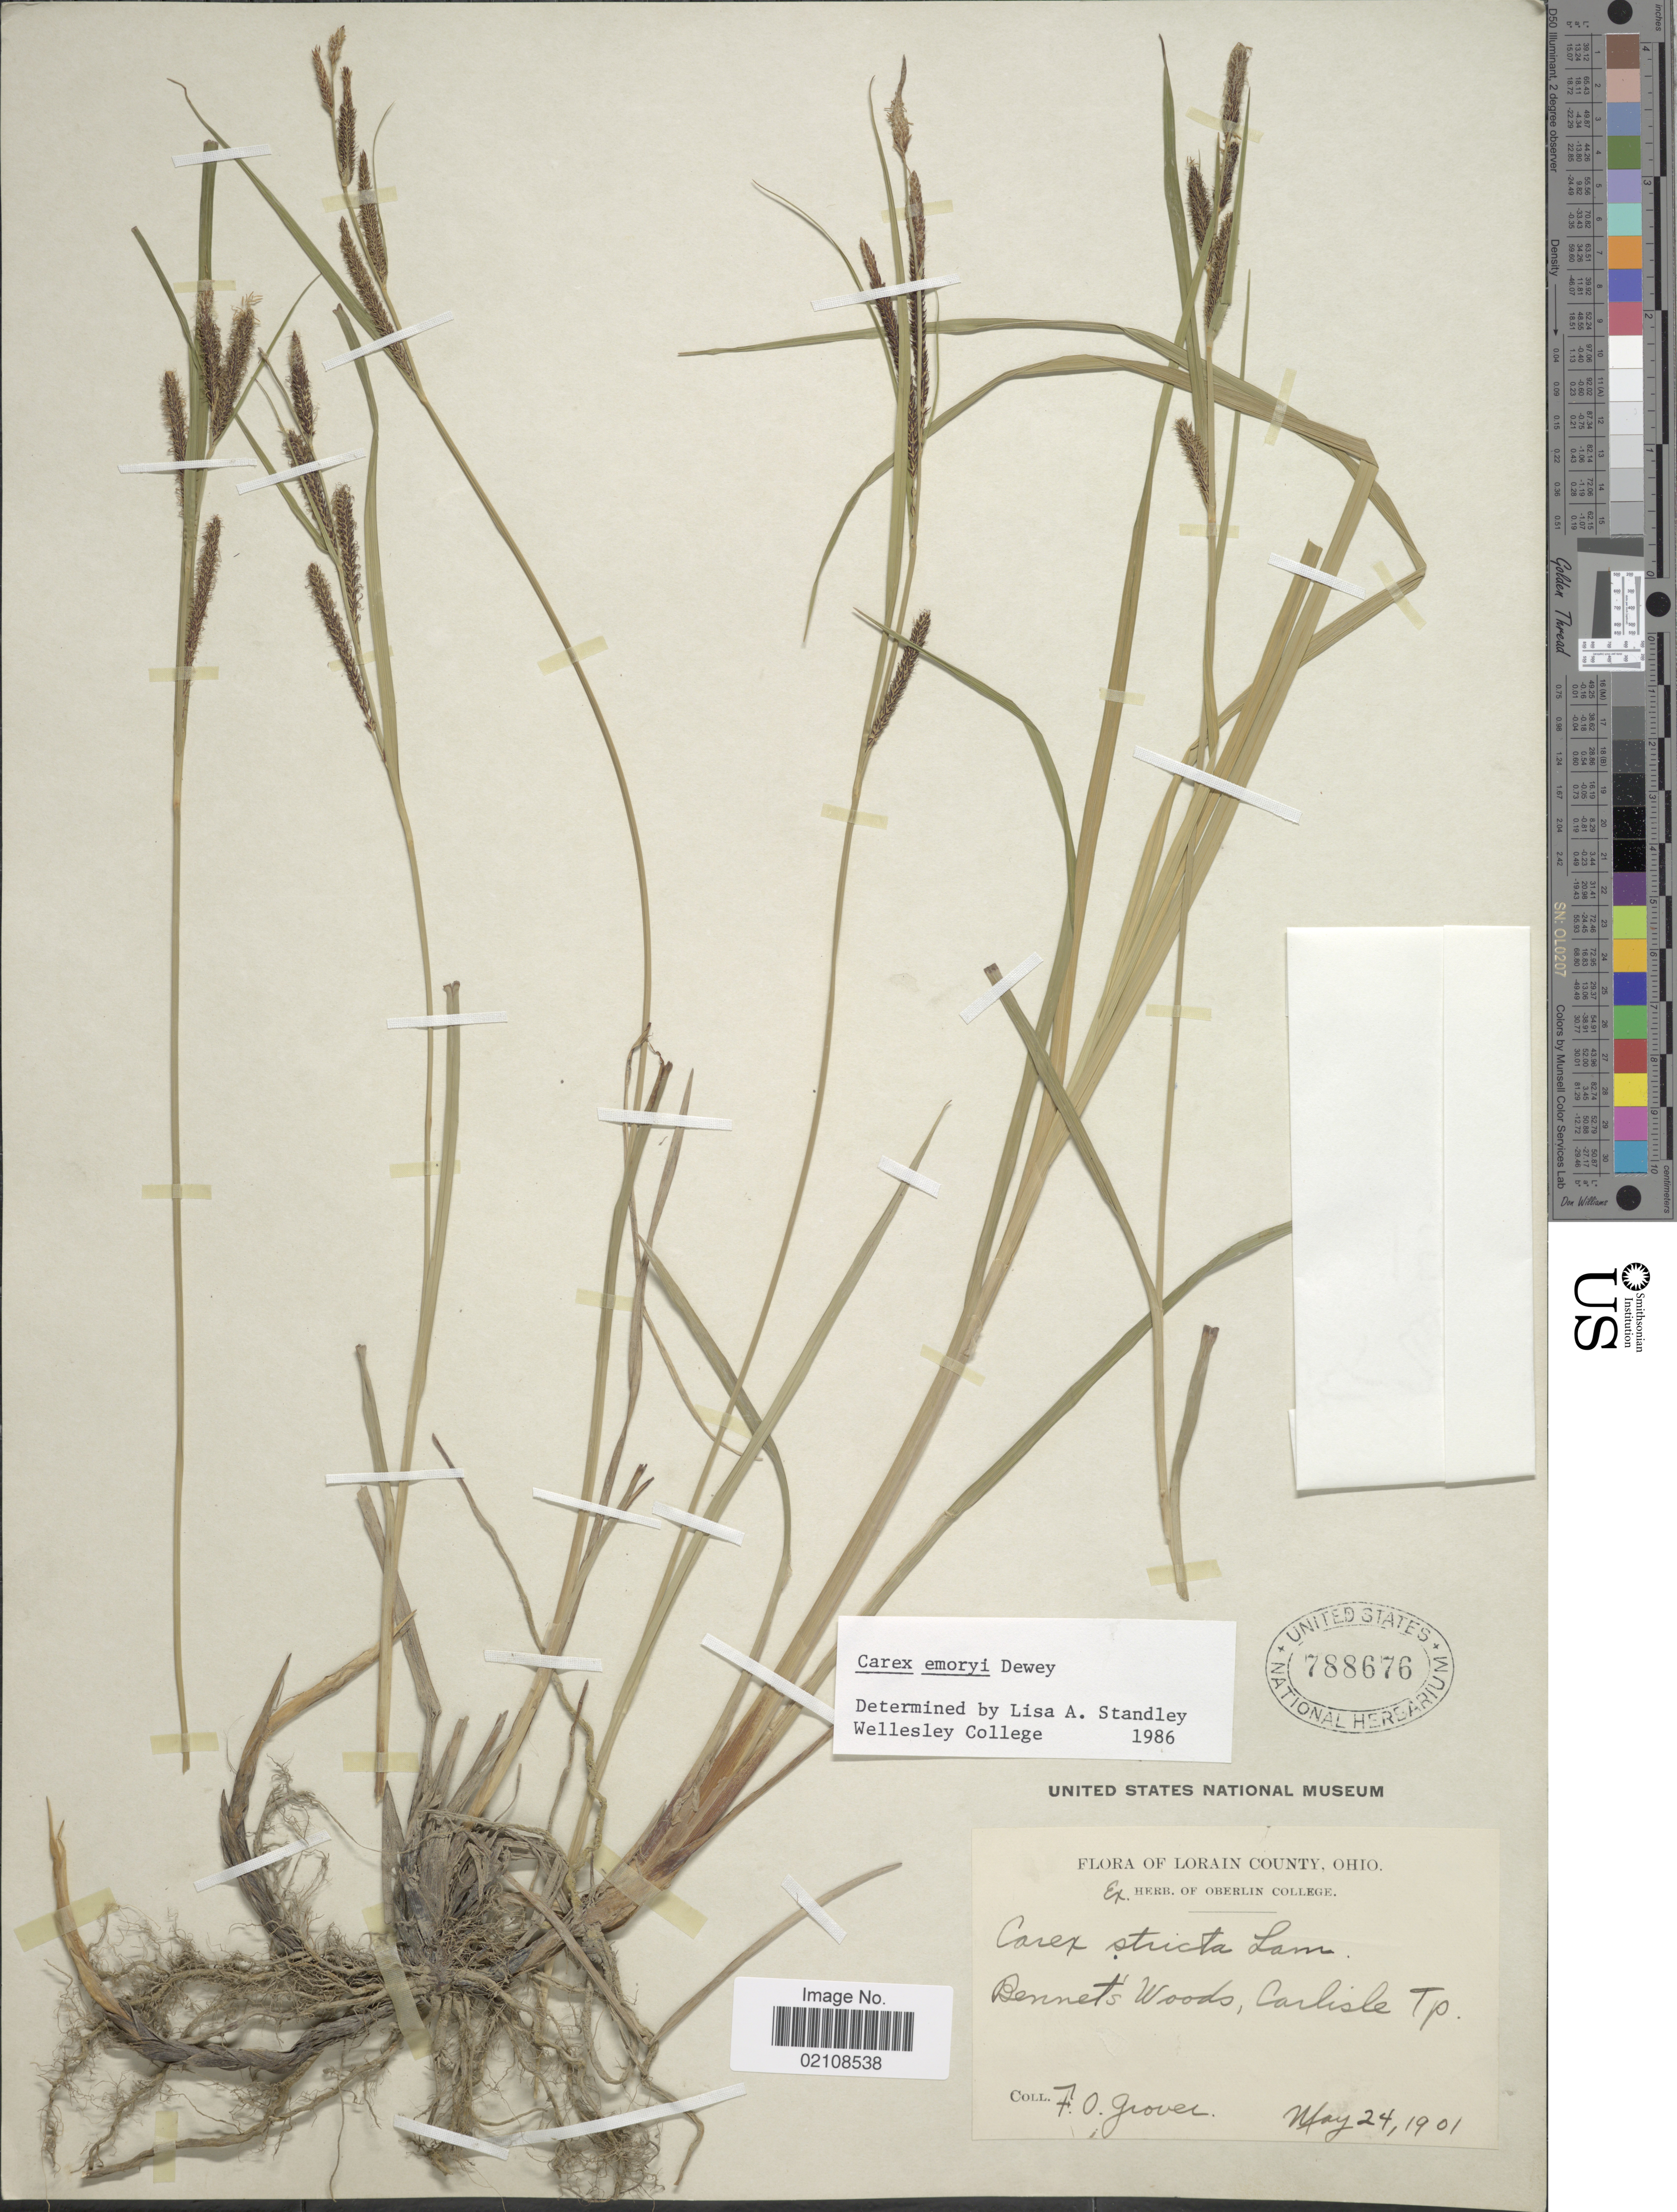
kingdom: Plantae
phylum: Tracheophyta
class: Liliopsida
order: Poales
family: Cyperaceae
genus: Carex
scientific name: Carex emoryi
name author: Dewey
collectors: F. Grover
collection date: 1901-05-24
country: United States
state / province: Ohio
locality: Lorain County. Bennet's Woods, Carlisle Tp.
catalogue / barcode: US 788676